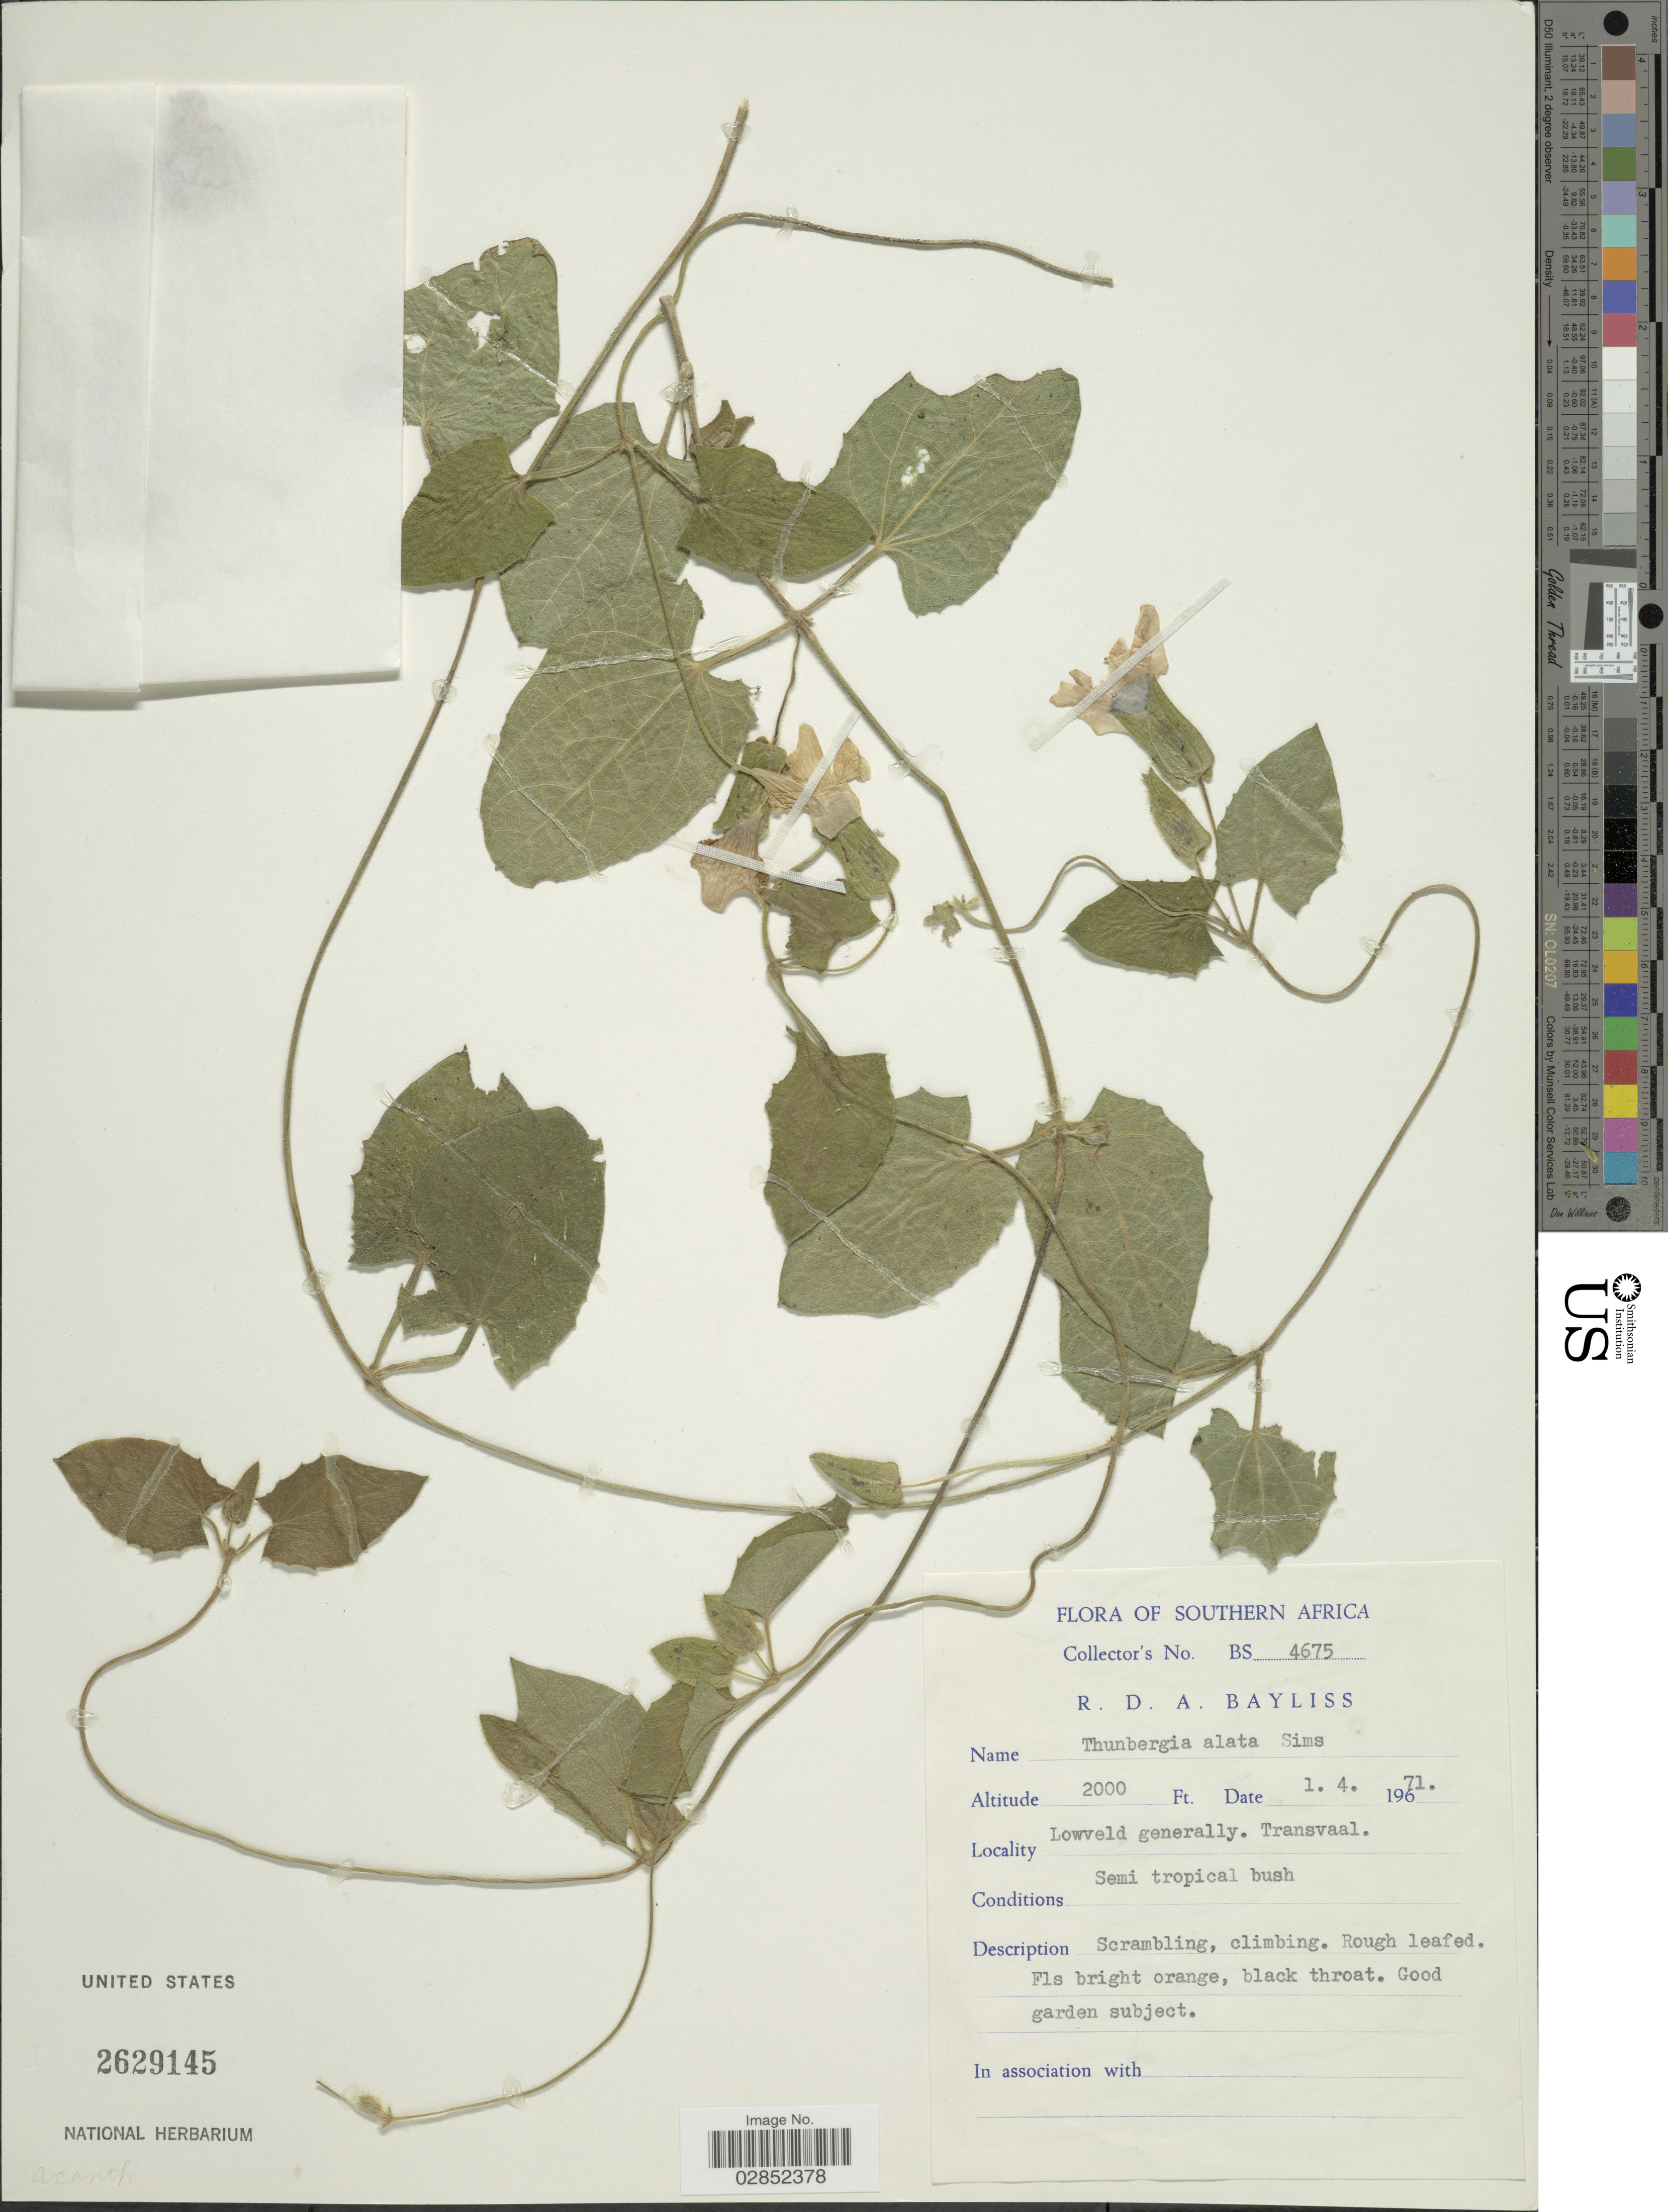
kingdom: Plantae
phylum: Tracheophyta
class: Magnoliopsida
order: Lamiales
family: Acanthaceae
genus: Thunbergia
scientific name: Thunbergia alata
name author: Bojer ex Sims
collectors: R. Bayliss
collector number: BS 4675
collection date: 1971-04-01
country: South Africa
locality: Lowveld generally, Transvaal. Southern Africa.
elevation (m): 610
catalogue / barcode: US 2629145